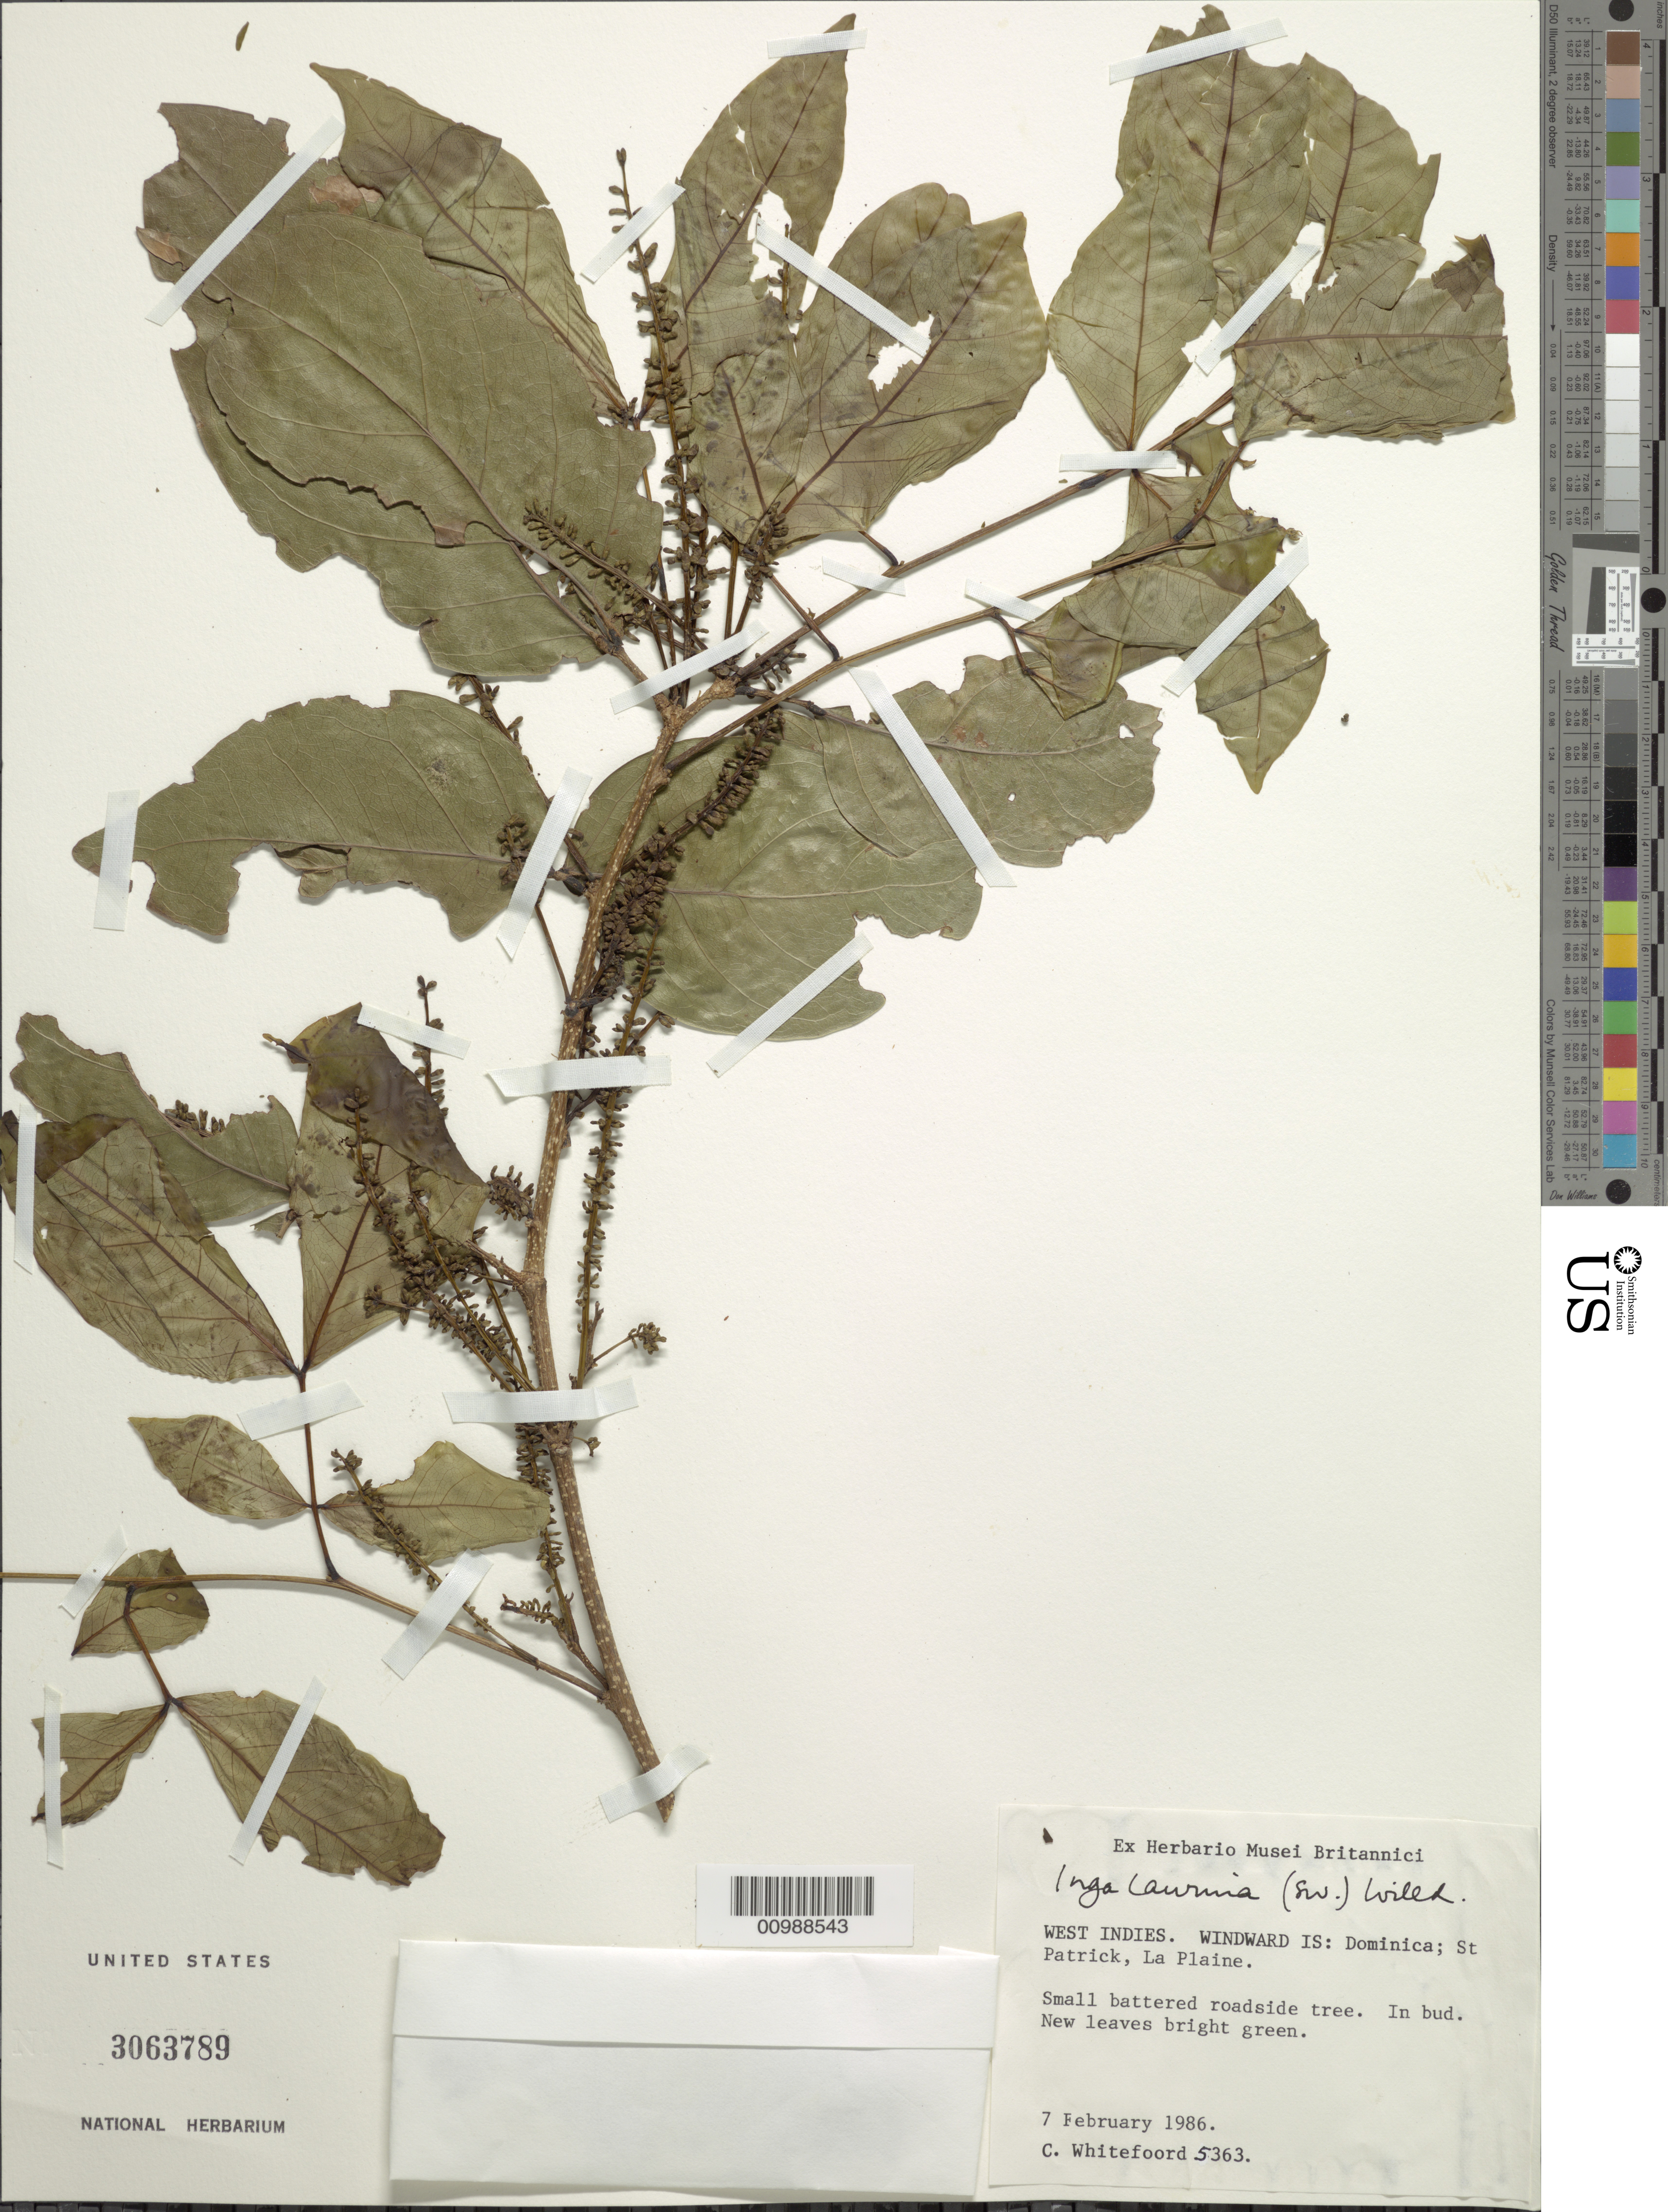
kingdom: Plantae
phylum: Tracheophyta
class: Magnoliopsida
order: Fabales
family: Fabaceae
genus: Inga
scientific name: Inga laurina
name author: (Sw.) Willd.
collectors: C. Whitefoord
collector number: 5363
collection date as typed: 07 Feb 1986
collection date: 1986-02-07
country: Dominica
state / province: St. Patrick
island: Dominica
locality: Windward Island: Dominica; St. Patrick, La Plaine.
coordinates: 0 N, 0 E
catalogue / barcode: US 3063789